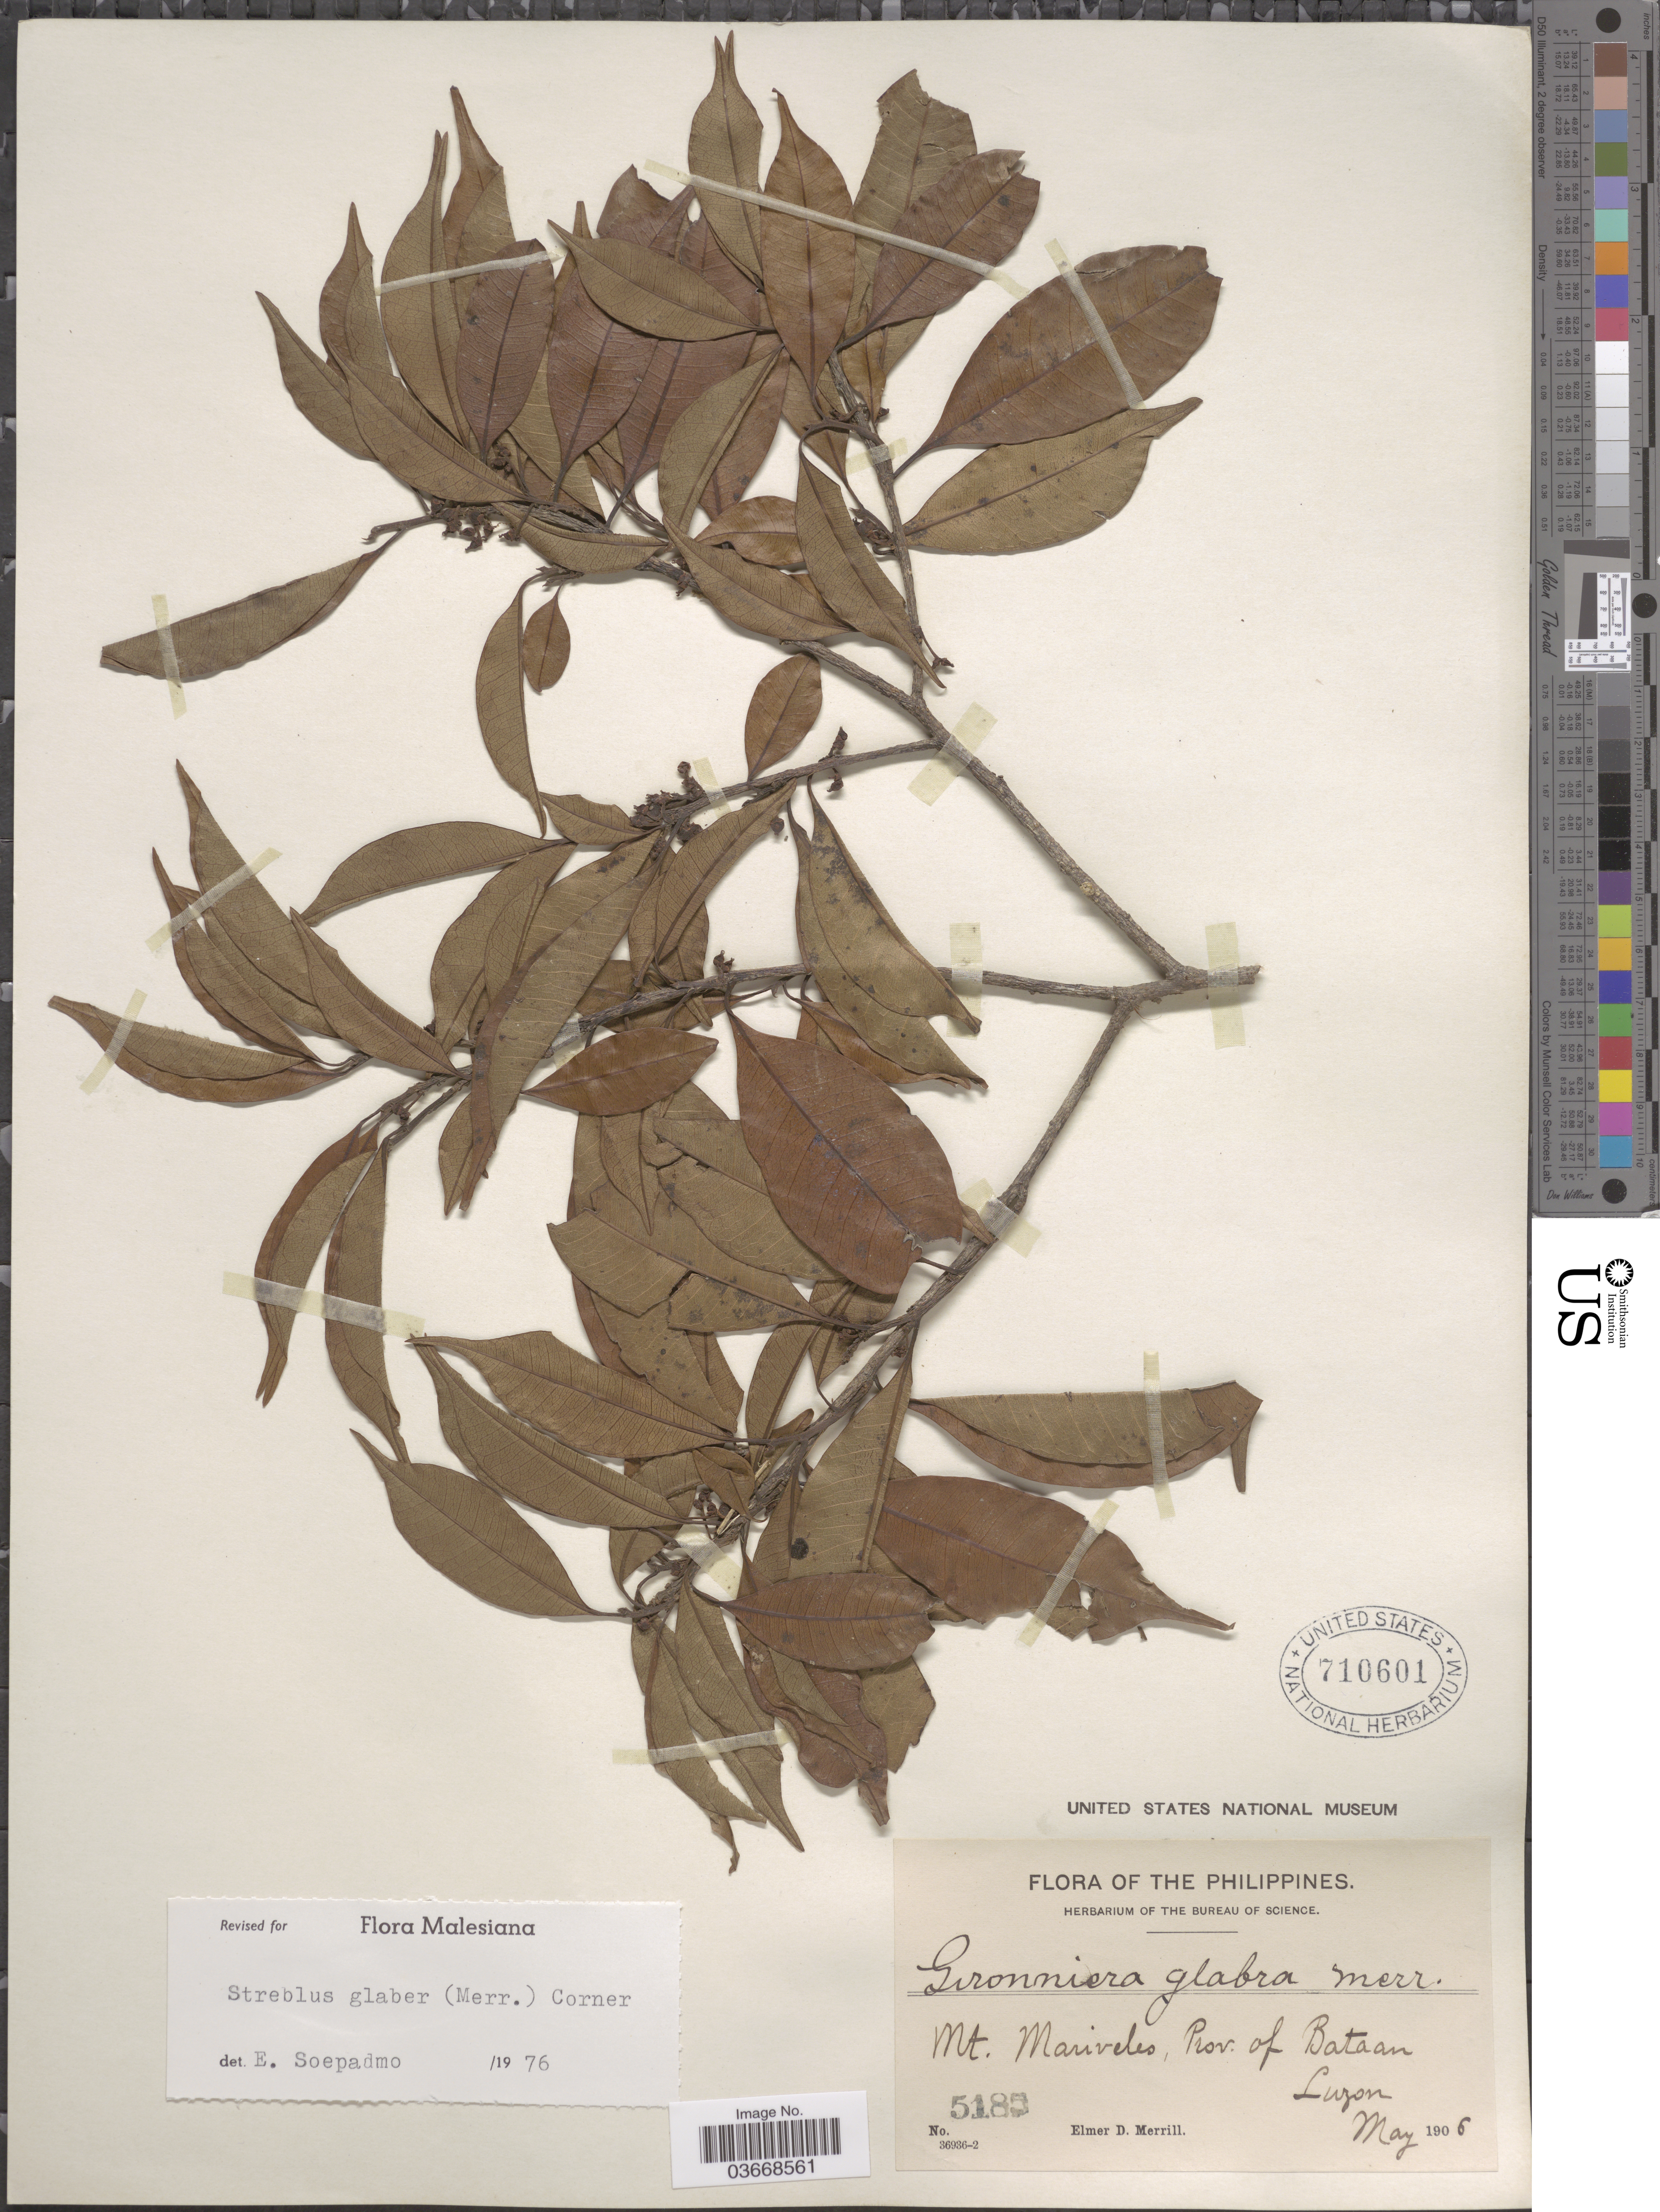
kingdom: Plantae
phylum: Tracheophyta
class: Magnoliopsida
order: Rosales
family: Moraceae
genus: Paratrophis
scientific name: Paratrophis glabra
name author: (Merr.) Steenis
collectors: E. D. Merrill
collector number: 5185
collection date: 1906-05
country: Philippines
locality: Mt. Mariveles, Prov. of Bataan, Luzon.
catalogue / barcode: US 710601